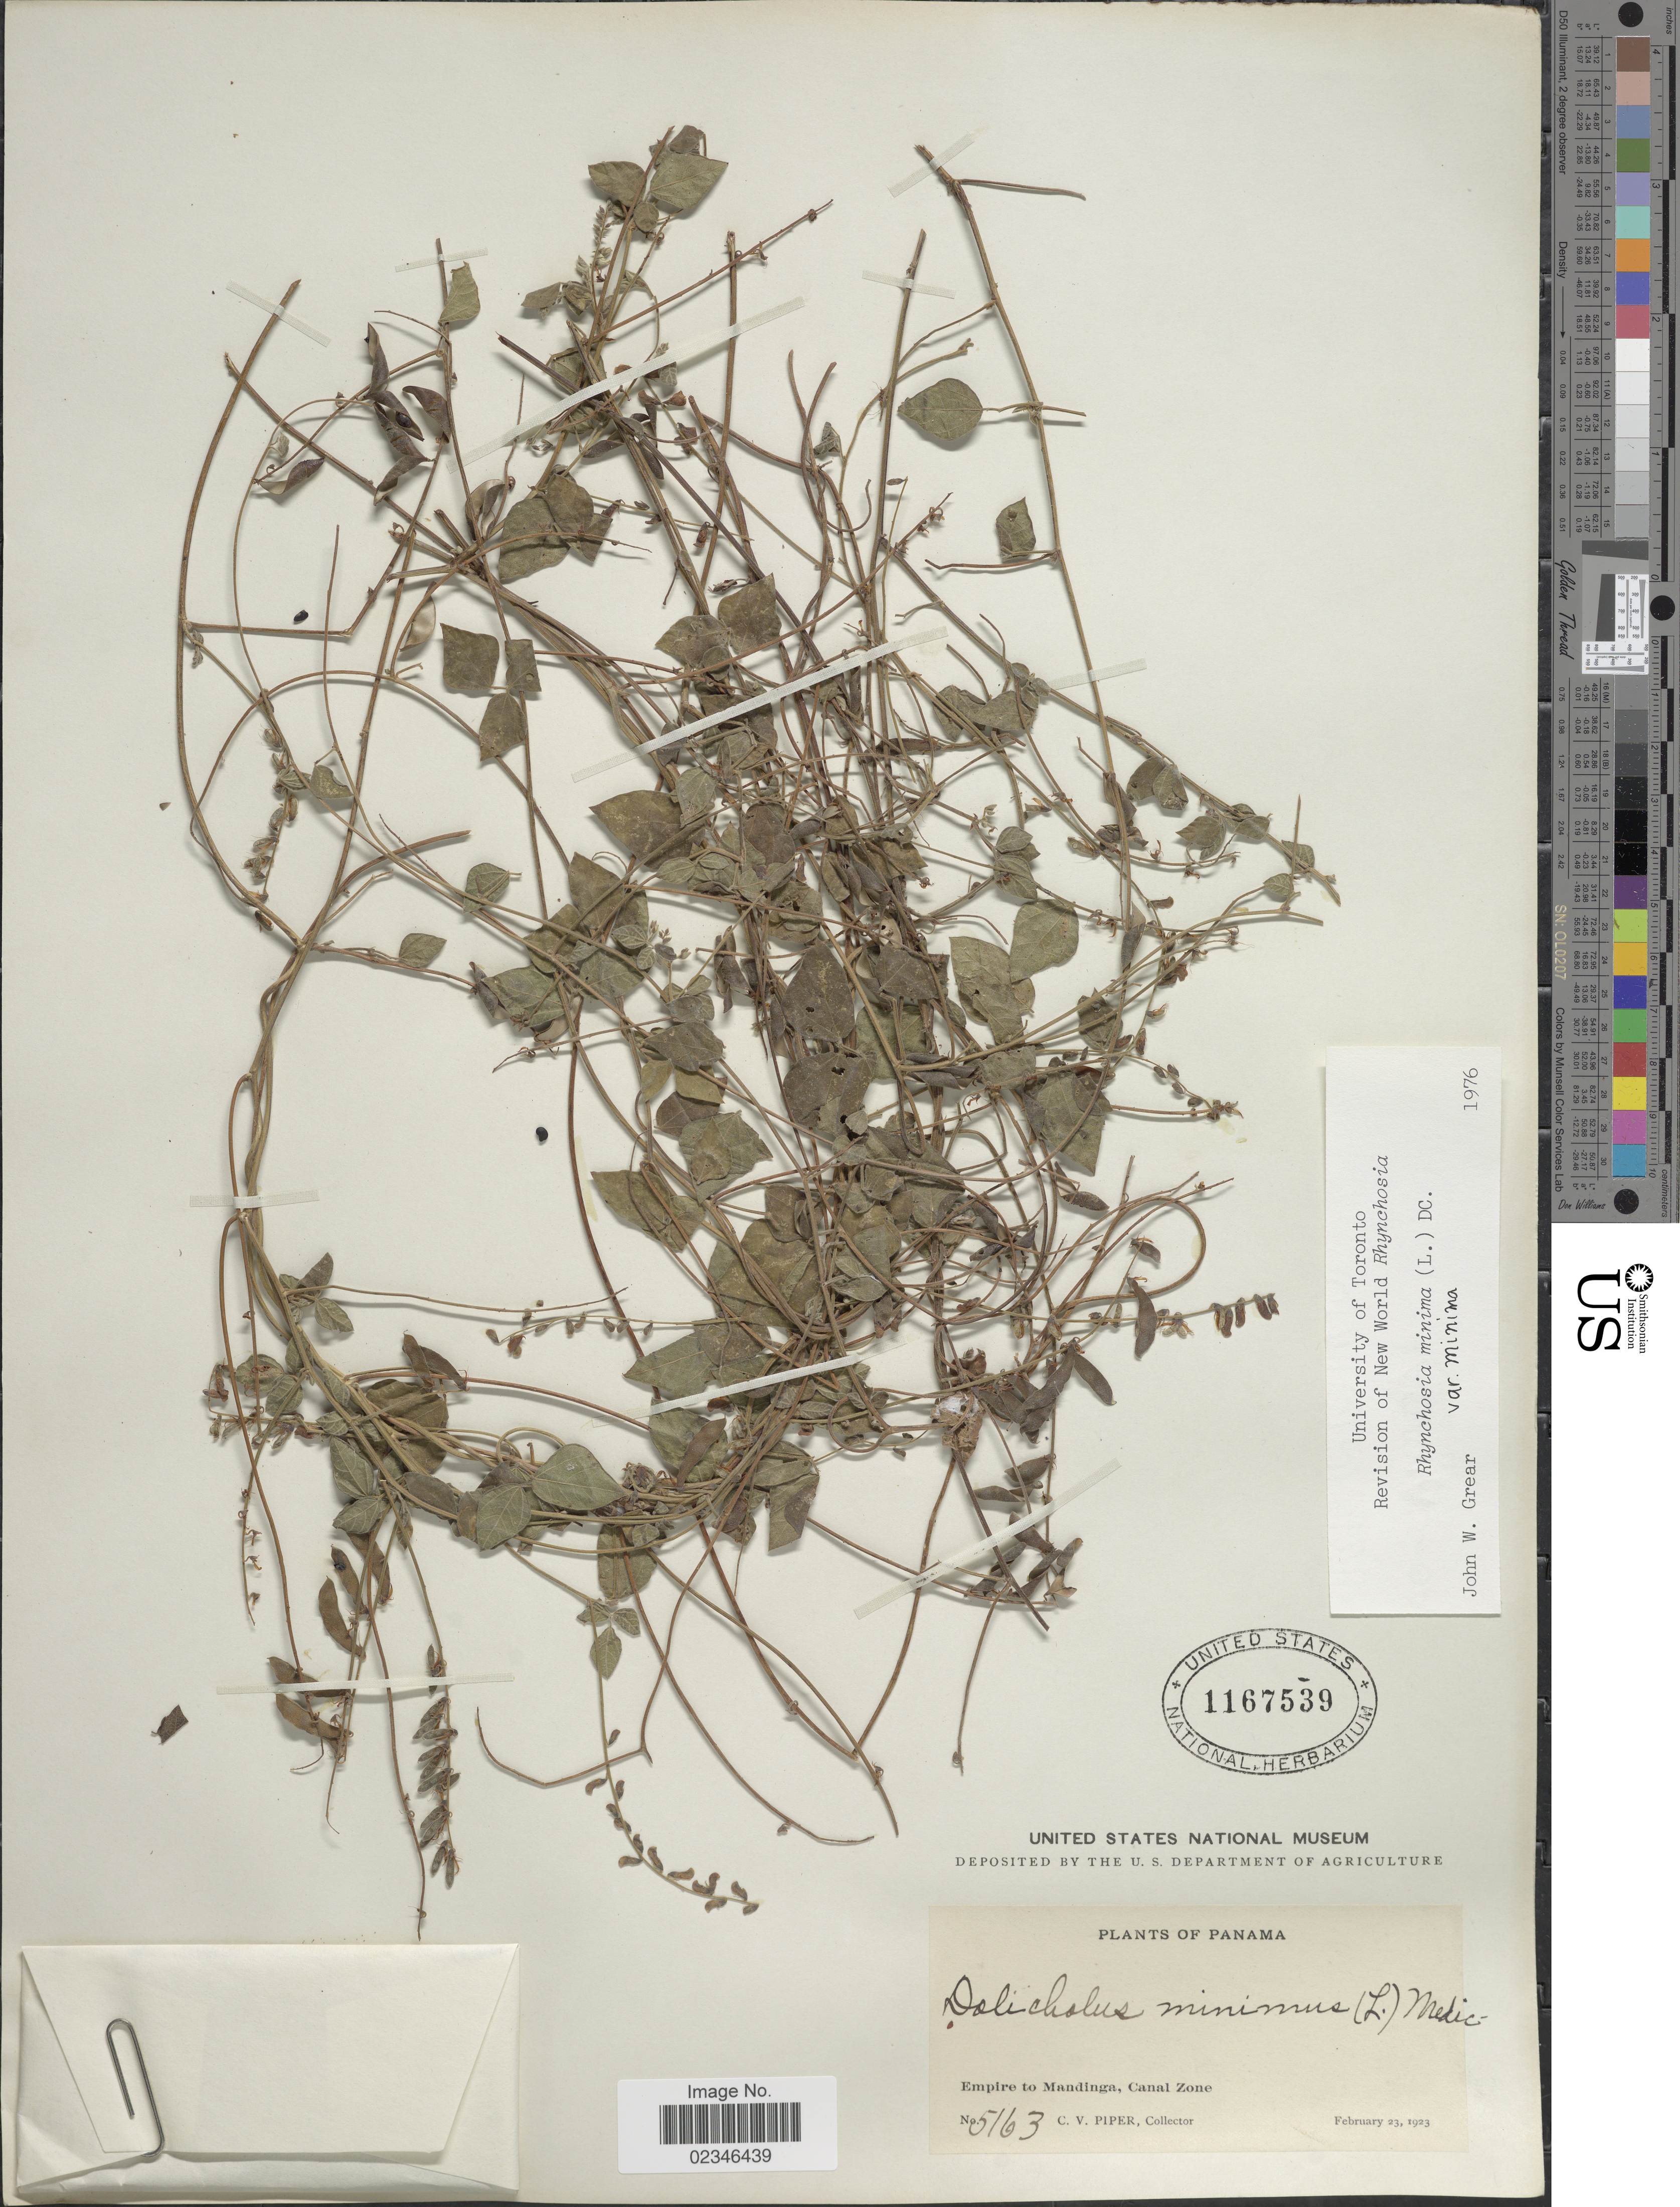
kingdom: Plantae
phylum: Tracheophyta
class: Magnoliopsida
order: Fabales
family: Fabaceae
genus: Rhynchosia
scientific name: Rhynchosia minima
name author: (L.) DC.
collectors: C. V. Piper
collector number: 5163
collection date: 1923-02-23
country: Panama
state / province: Colón / Panamá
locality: Empire to Mandinga, Canal Zone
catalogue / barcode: US 1167539